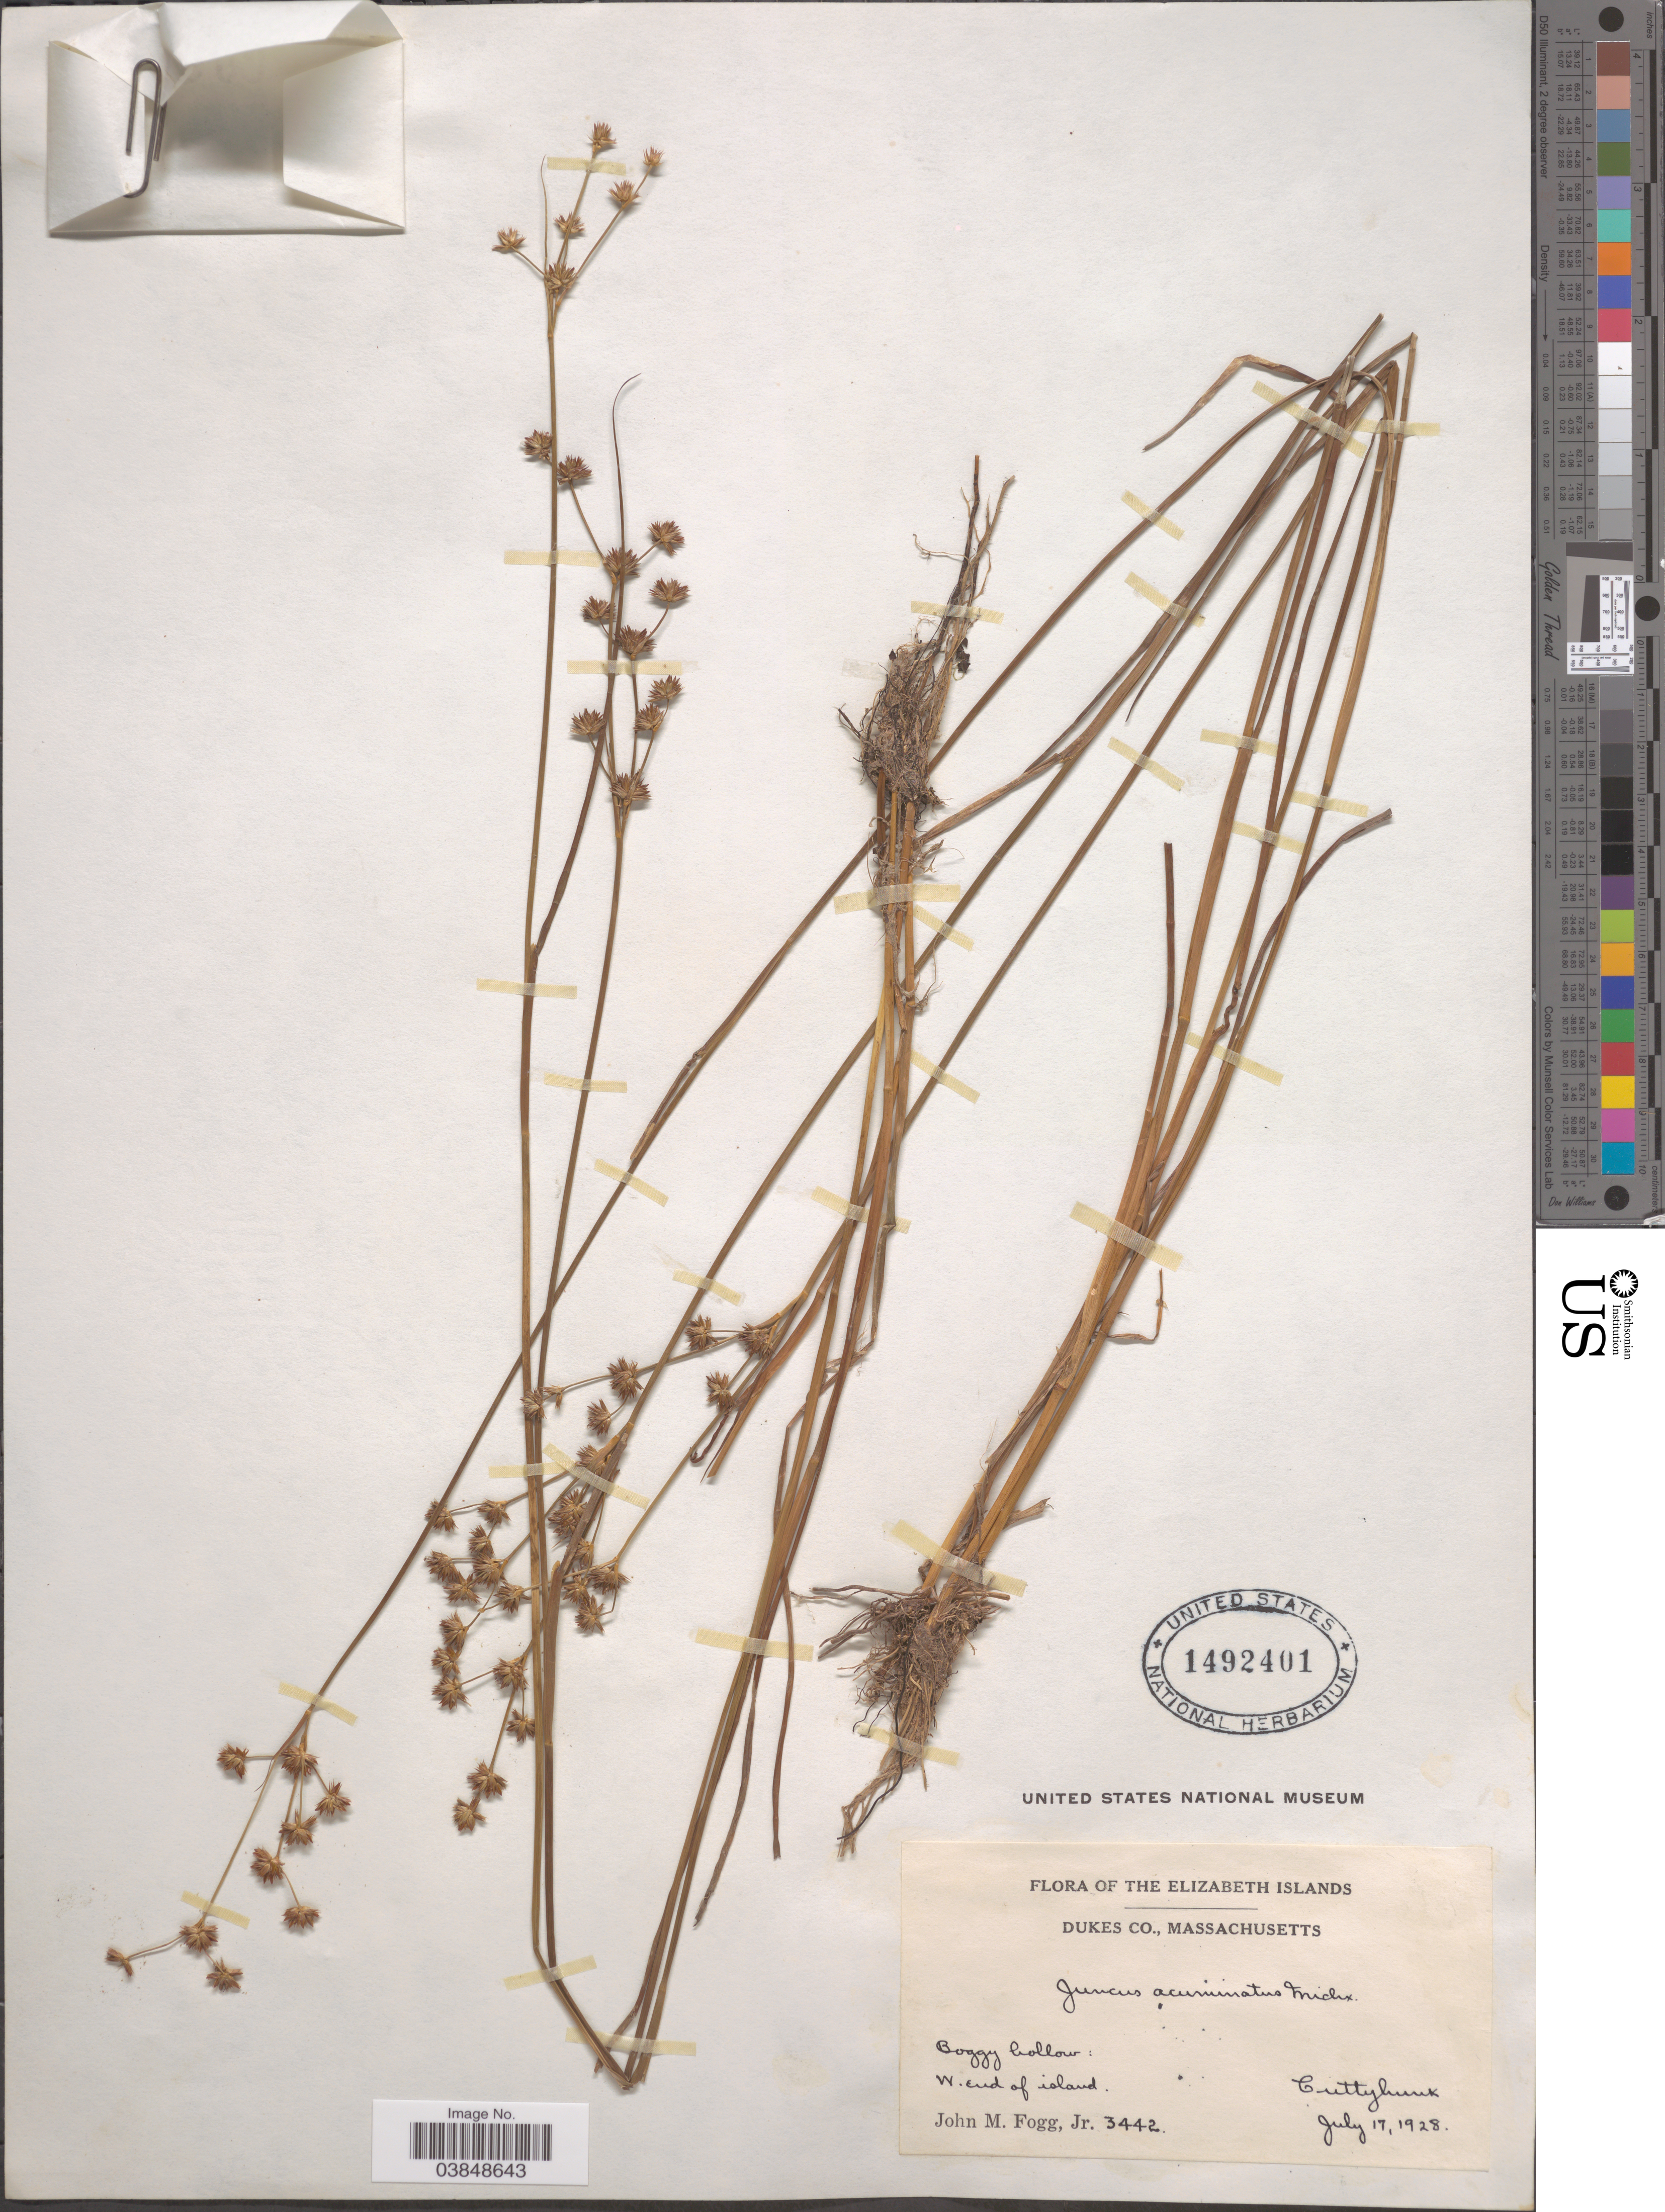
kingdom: Plantae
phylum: Tracheophyta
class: Liliopsida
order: Poales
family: Juncaceae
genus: Juncus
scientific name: Juncus acuminatus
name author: Michx.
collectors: J. Fogg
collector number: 3442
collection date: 1928-07-17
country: United States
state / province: Massachusetts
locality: The Elizabeth Islands. Dukes Co. Boggy hollow: W. end of island. Cuttyhunk.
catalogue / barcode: US 1492401